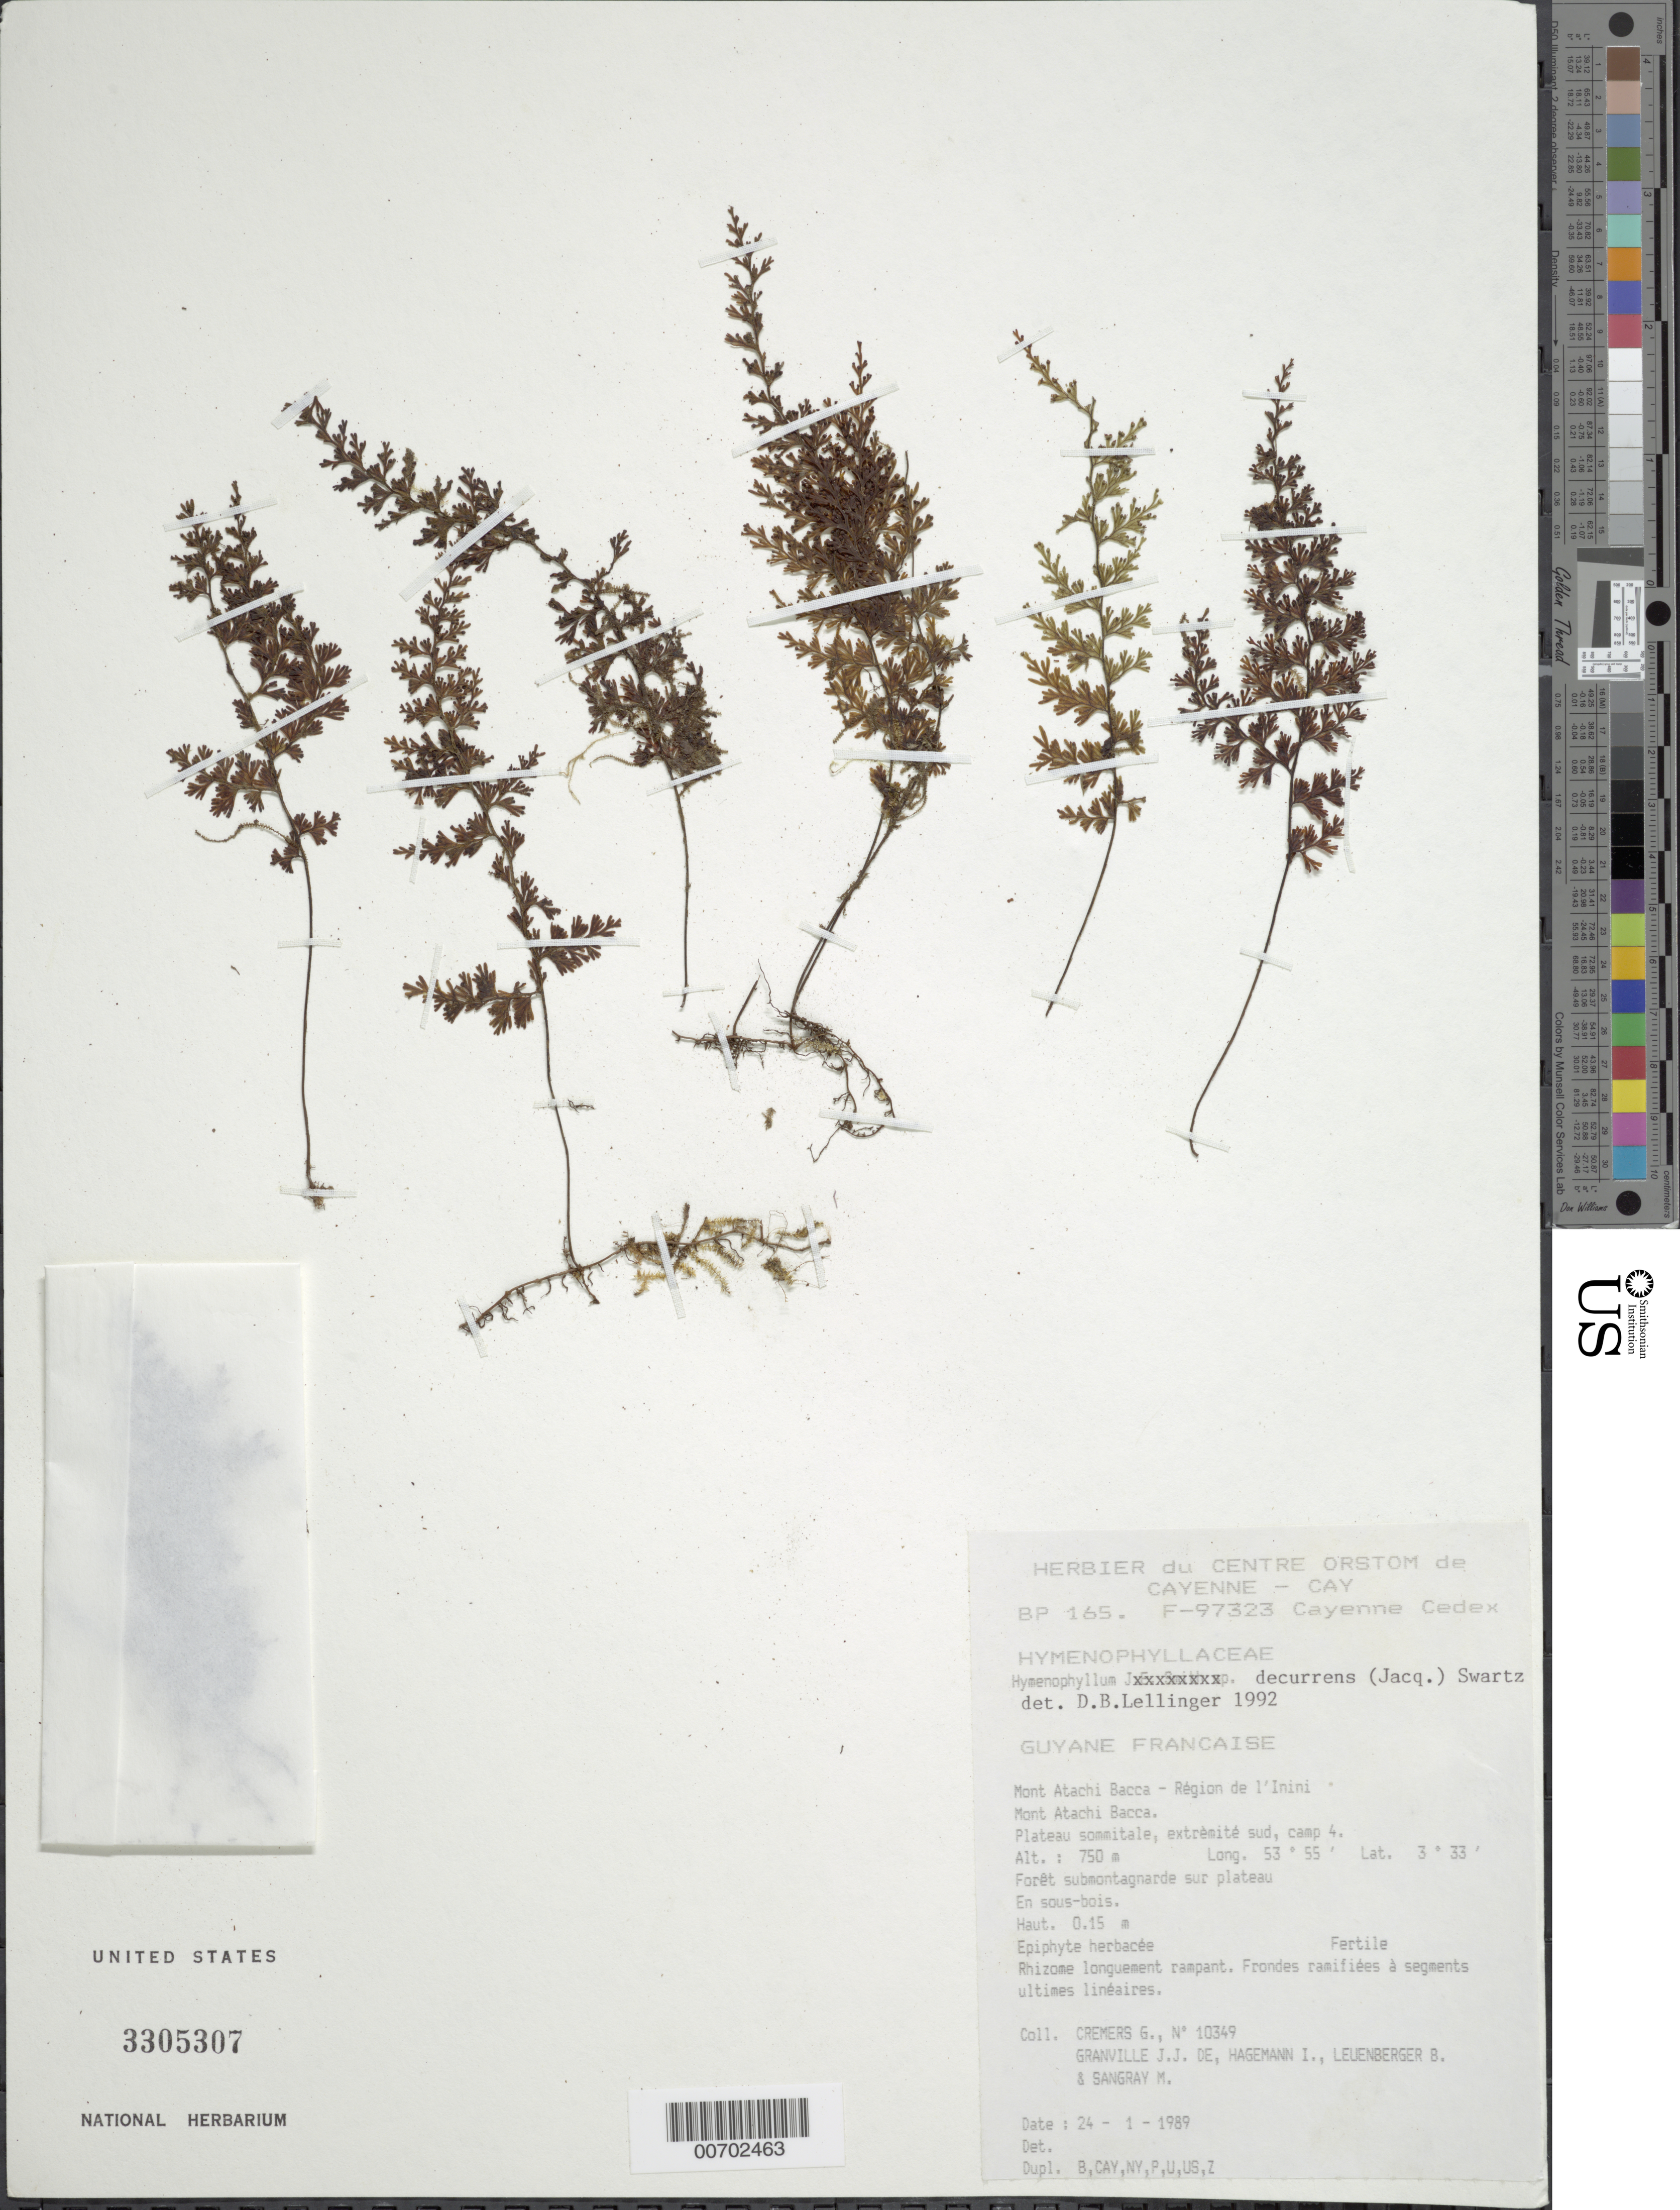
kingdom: Plantae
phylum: Tracheophyta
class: Polypodiopsida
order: Hymenophyllales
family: Hymenophyllaceae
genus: Hymenophyllum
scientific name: Hymenophyllum decurrens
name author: (Jacq.) Sw.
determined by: Lellinger, David B., (BOT), Smithsonian Institution - National Museum of Natural History (UNITED STATES)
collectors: G. Cremers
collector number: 10349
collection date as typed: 24-Jan-89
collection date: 1989-01-24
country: French Guiana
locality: Mont Atachi Bacca, région de l'Inini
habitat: Submontane forest, on plateau; understory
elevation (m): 750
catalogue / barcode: US 3305307